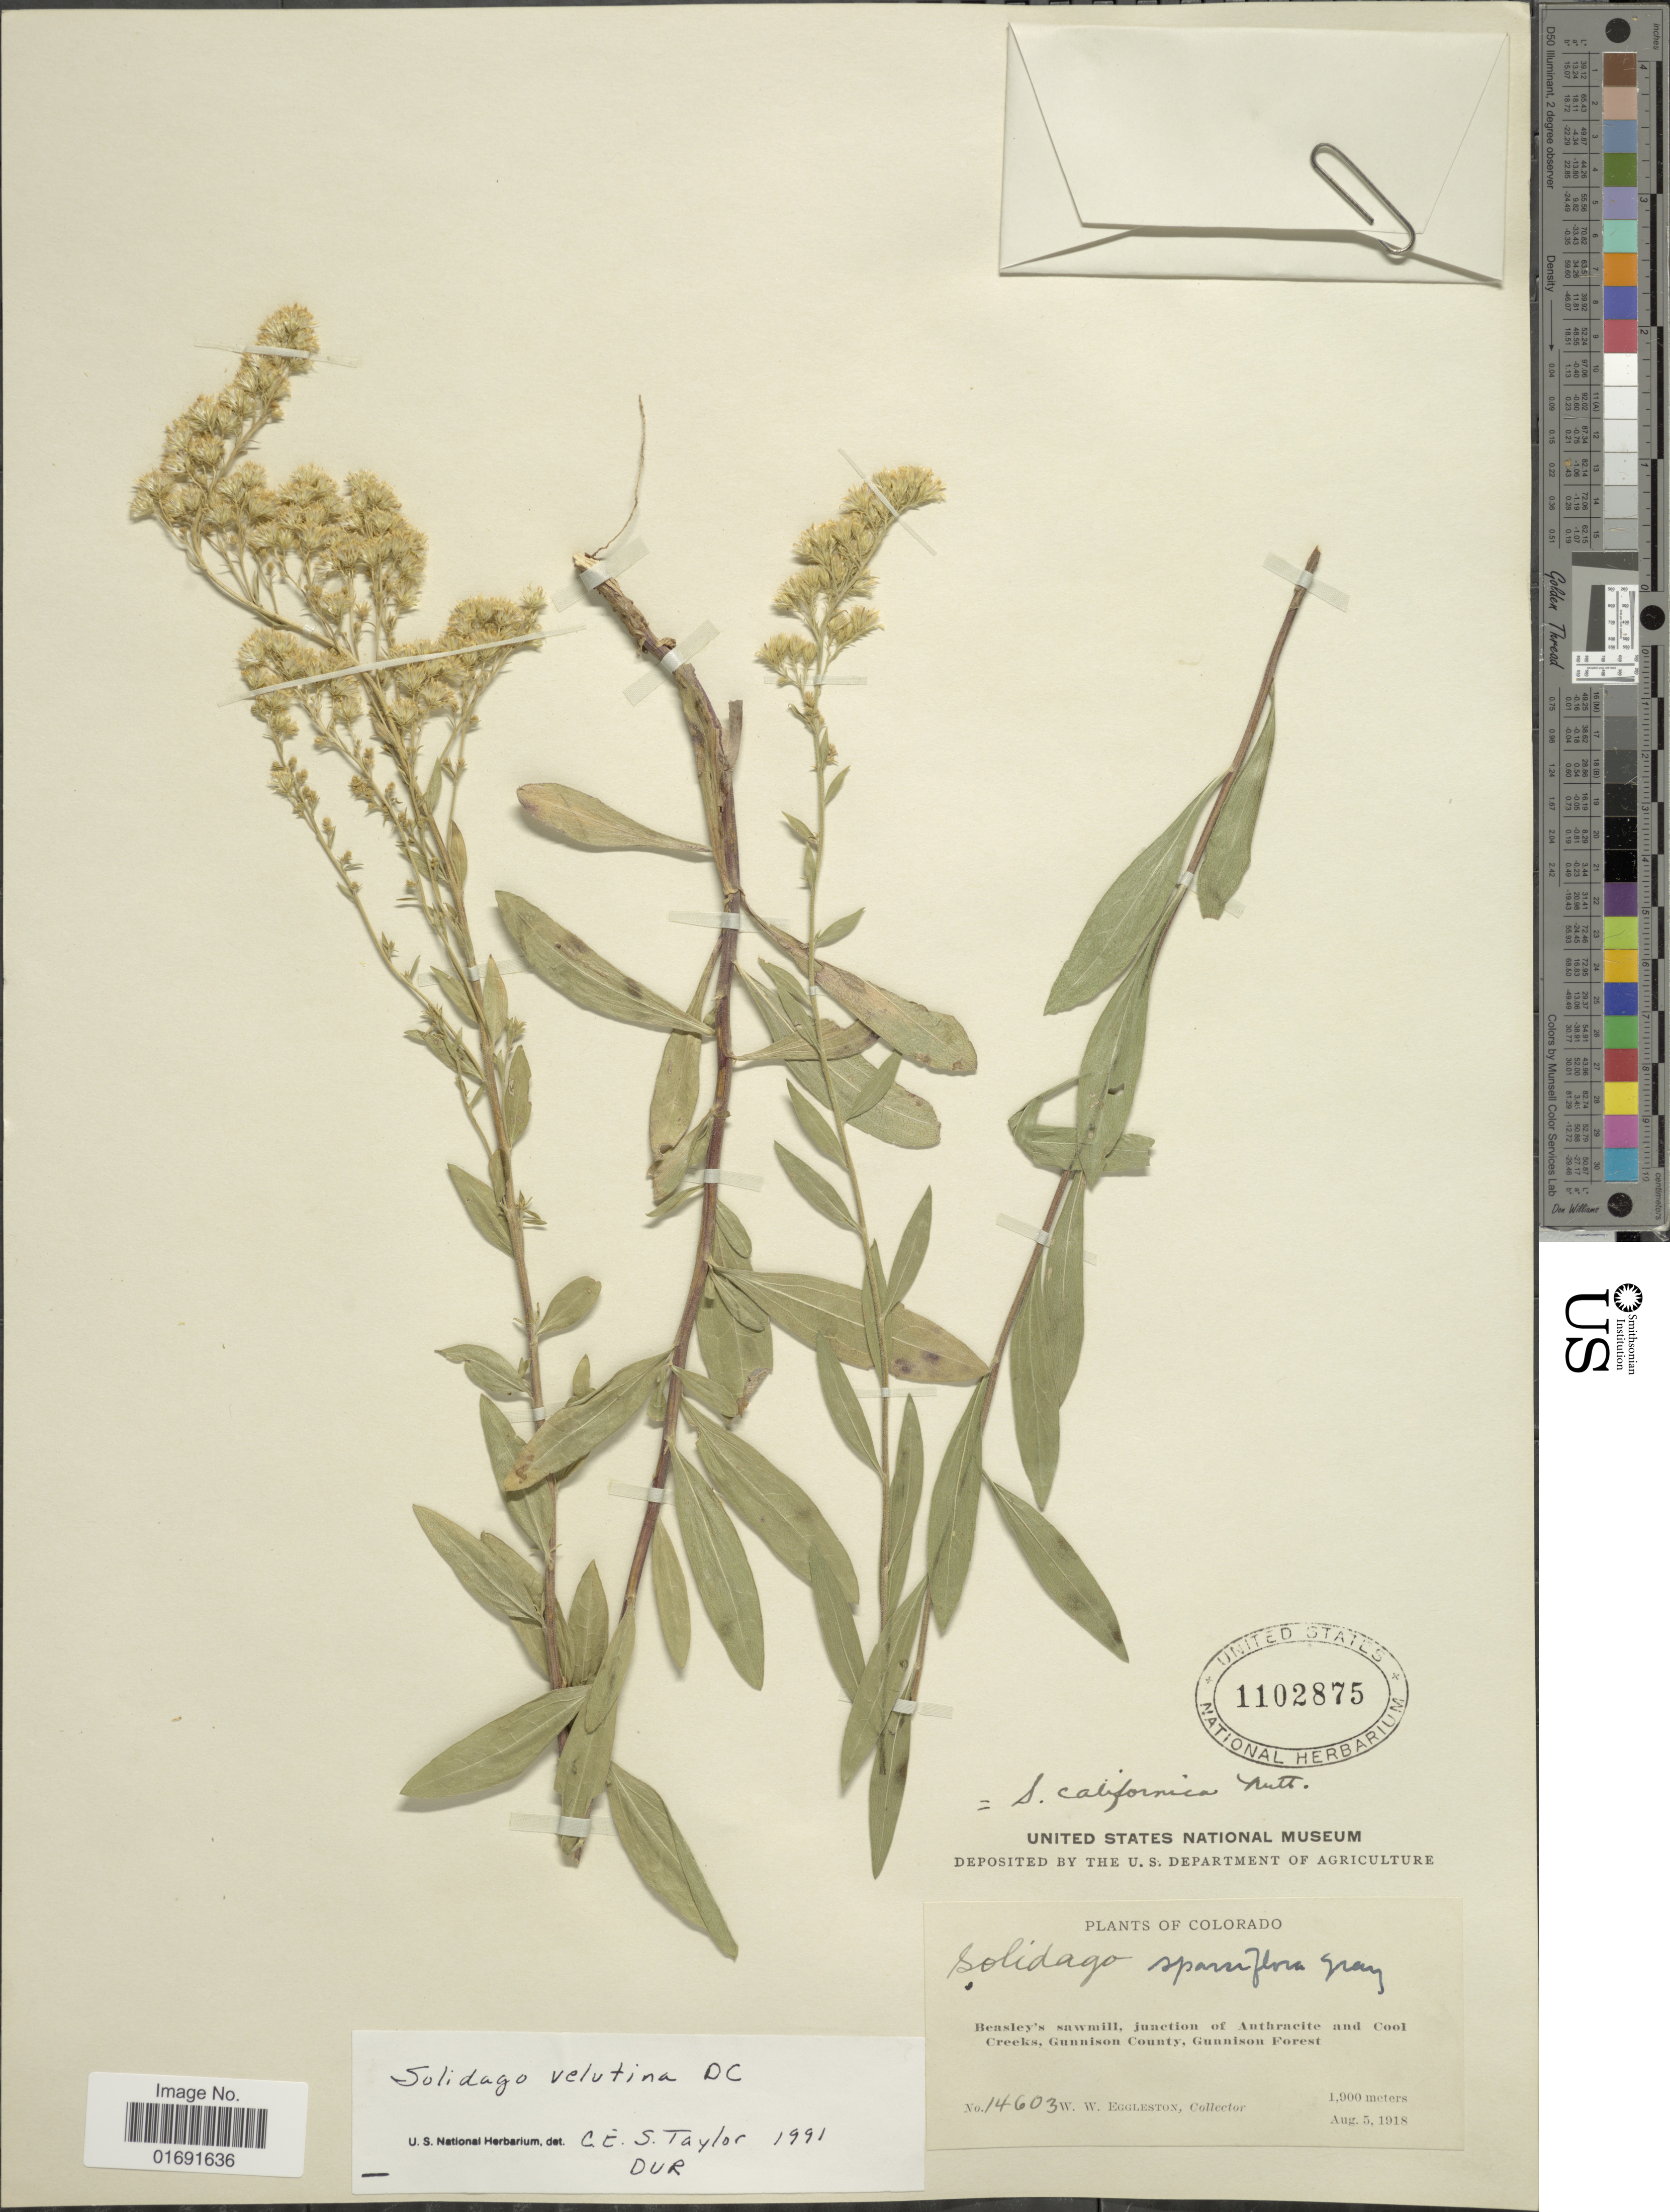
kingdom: Plantae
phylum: Tracheophyta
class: Magnoliopsida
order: Asterales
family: Asteraceae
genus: Solidago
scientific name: Solidago velutina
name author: DC.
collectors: W. W. Eggleston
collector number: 14603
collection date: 1918-08-05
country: United States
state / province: Colorado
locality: Beasley's sawmill, junction of Anthracite and Cool Creeks, Gunnison County, Gunnison Forest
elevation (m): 1900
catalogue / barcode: US 1102875